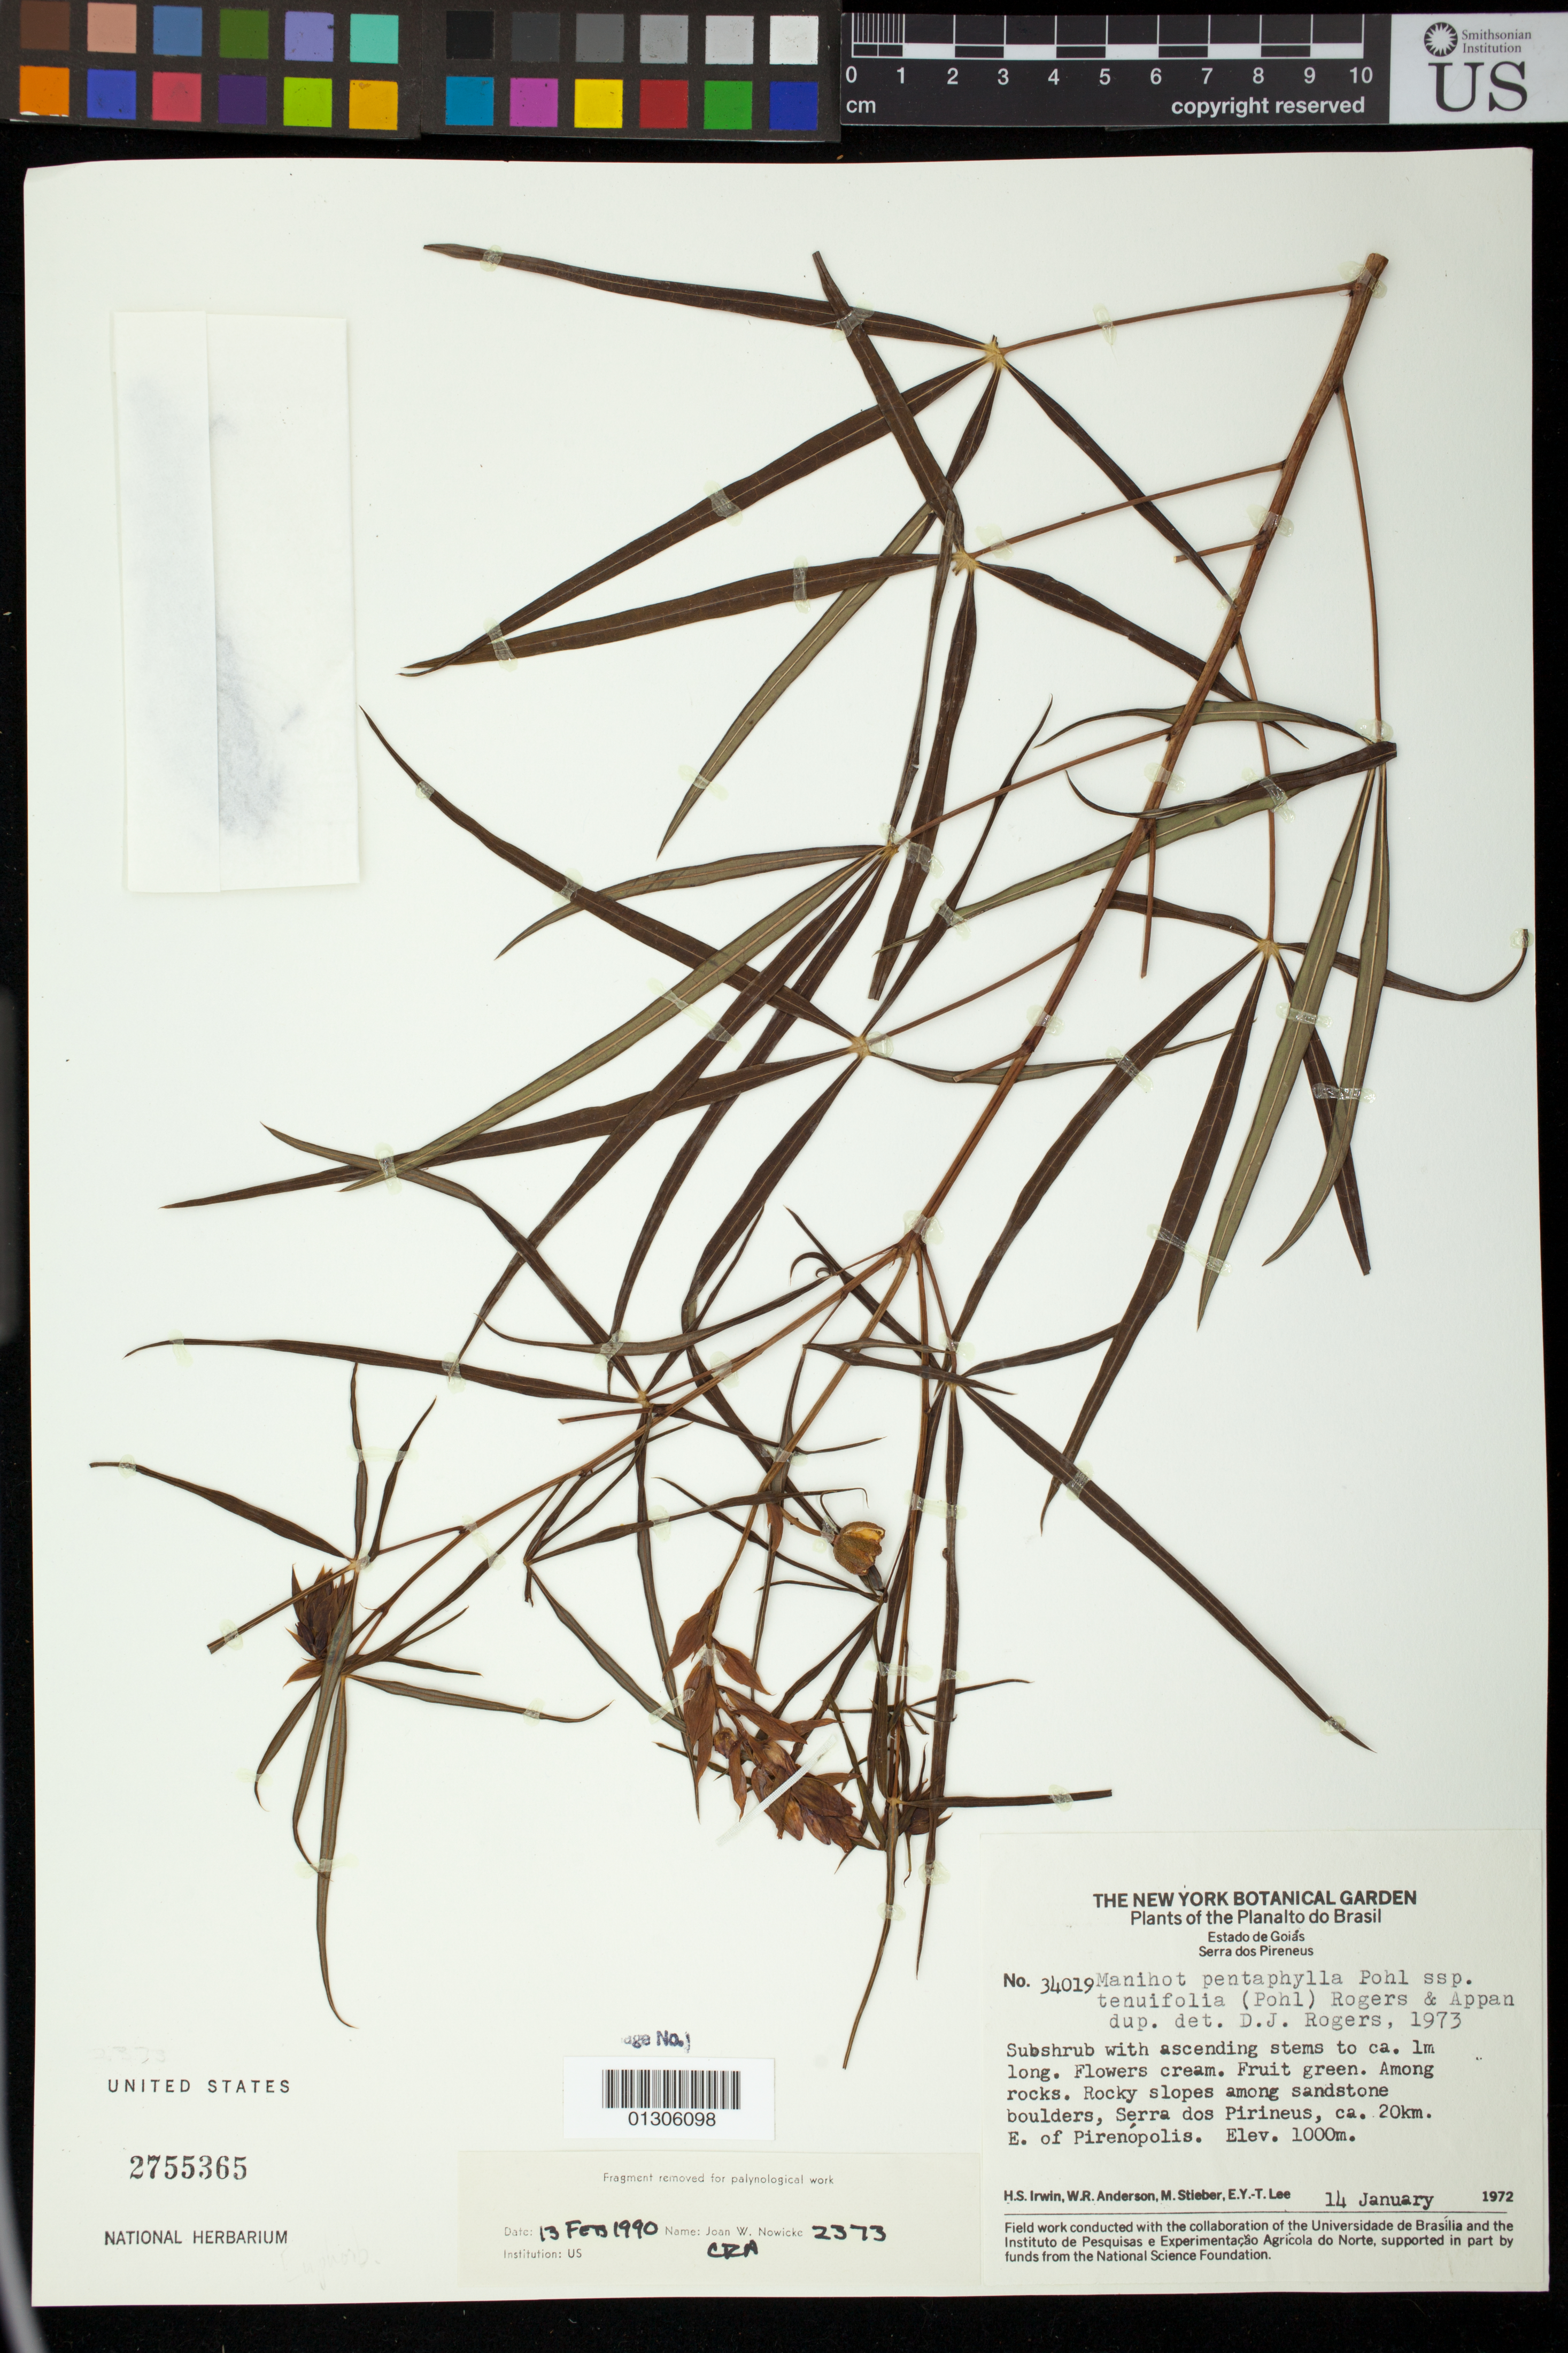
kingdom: Plantae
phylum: Tracheophyta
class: Magnoliopsida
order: Malpighiales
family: Euphorbiaceae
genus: Manihot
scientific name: Manihot pentaphylla subsp. tenuifolia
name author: (Pohl) D.J. Rogers & Appan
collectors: H. Irwin, W. R. Anderson, M. Stieber & E. Y. T. Lee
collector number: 34019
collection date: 1972-01-14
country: Brazil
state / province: Goias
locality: Serra dos Pirineus, ca. 20km. E. of Pirenopolis.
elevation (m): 1000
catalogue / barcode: US 2755365